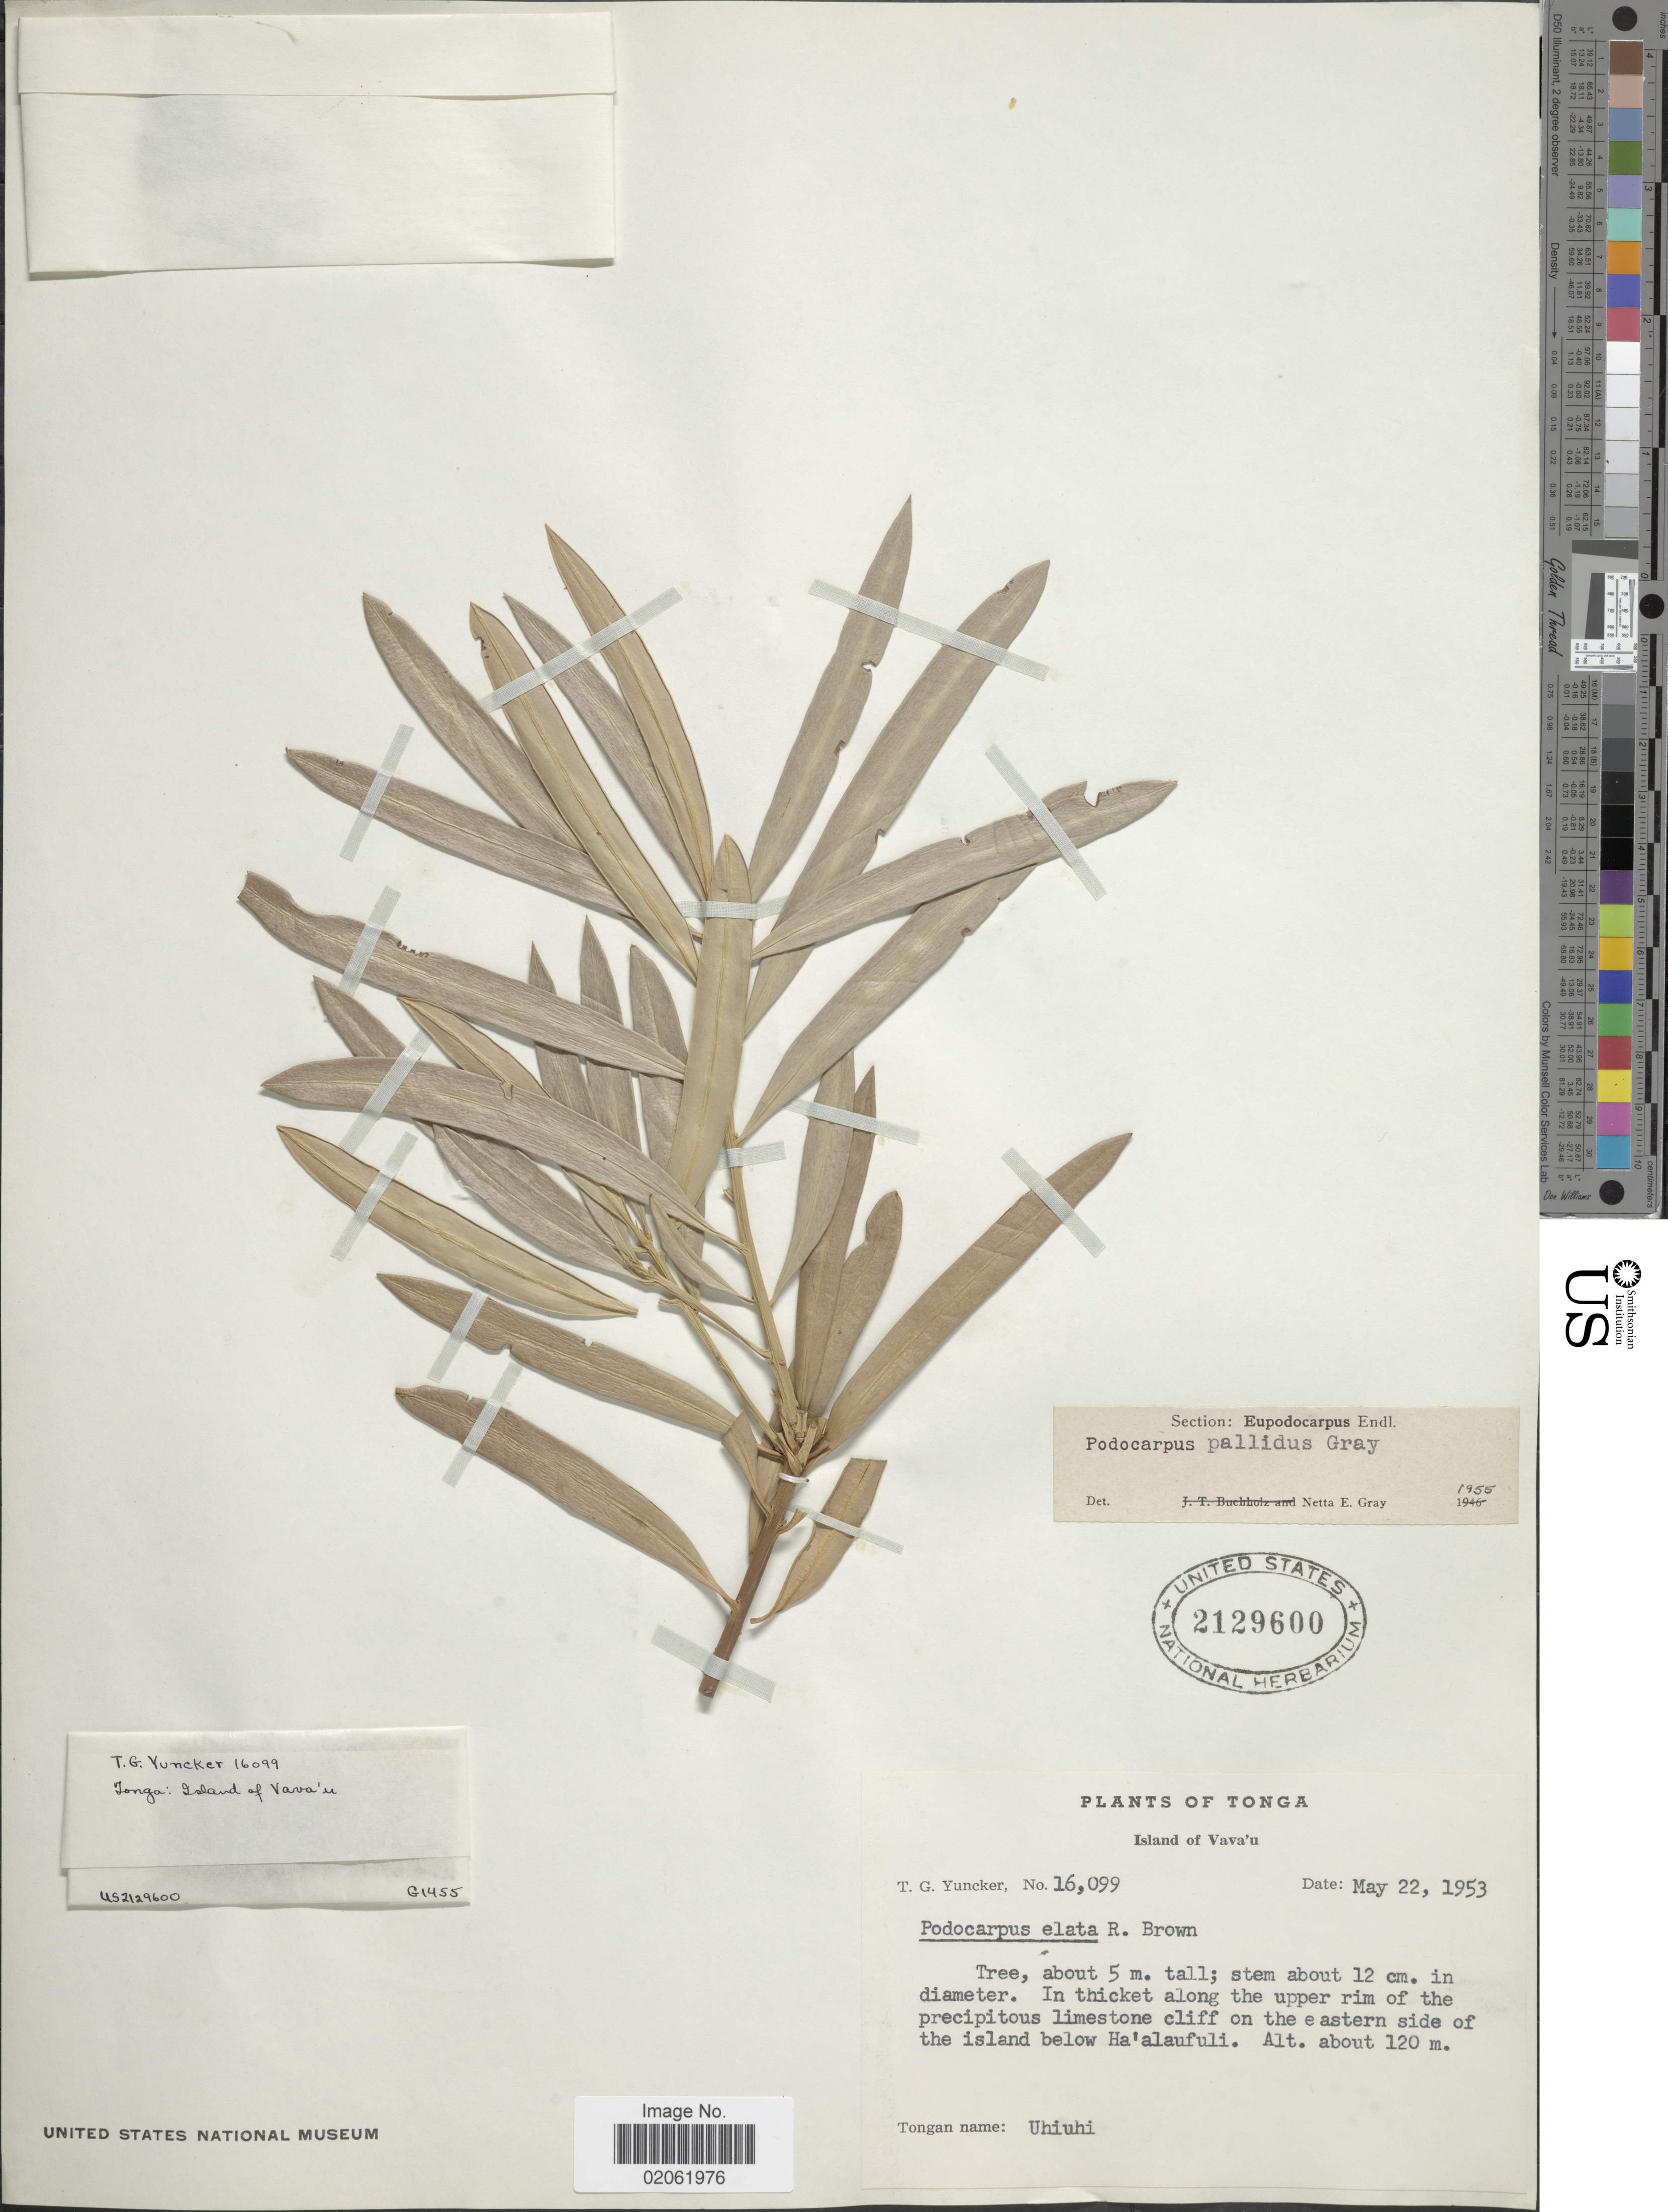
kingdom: Plantae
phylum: Tracheophyta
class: Pinopsida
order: Pinales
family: Podocarpaceae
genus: Podocarpus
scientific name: Podocarpus pallidus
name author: N.E. Gray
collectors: T. G. Yuncker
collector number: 16099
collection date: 1953-05-22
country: Tonga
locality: Island of Vava'u. In thicket along the upper rim of the precipitous limestone cliff on the eastern side of the Island below Ha'alaufuli.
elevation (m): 120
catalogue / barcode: US 2129600